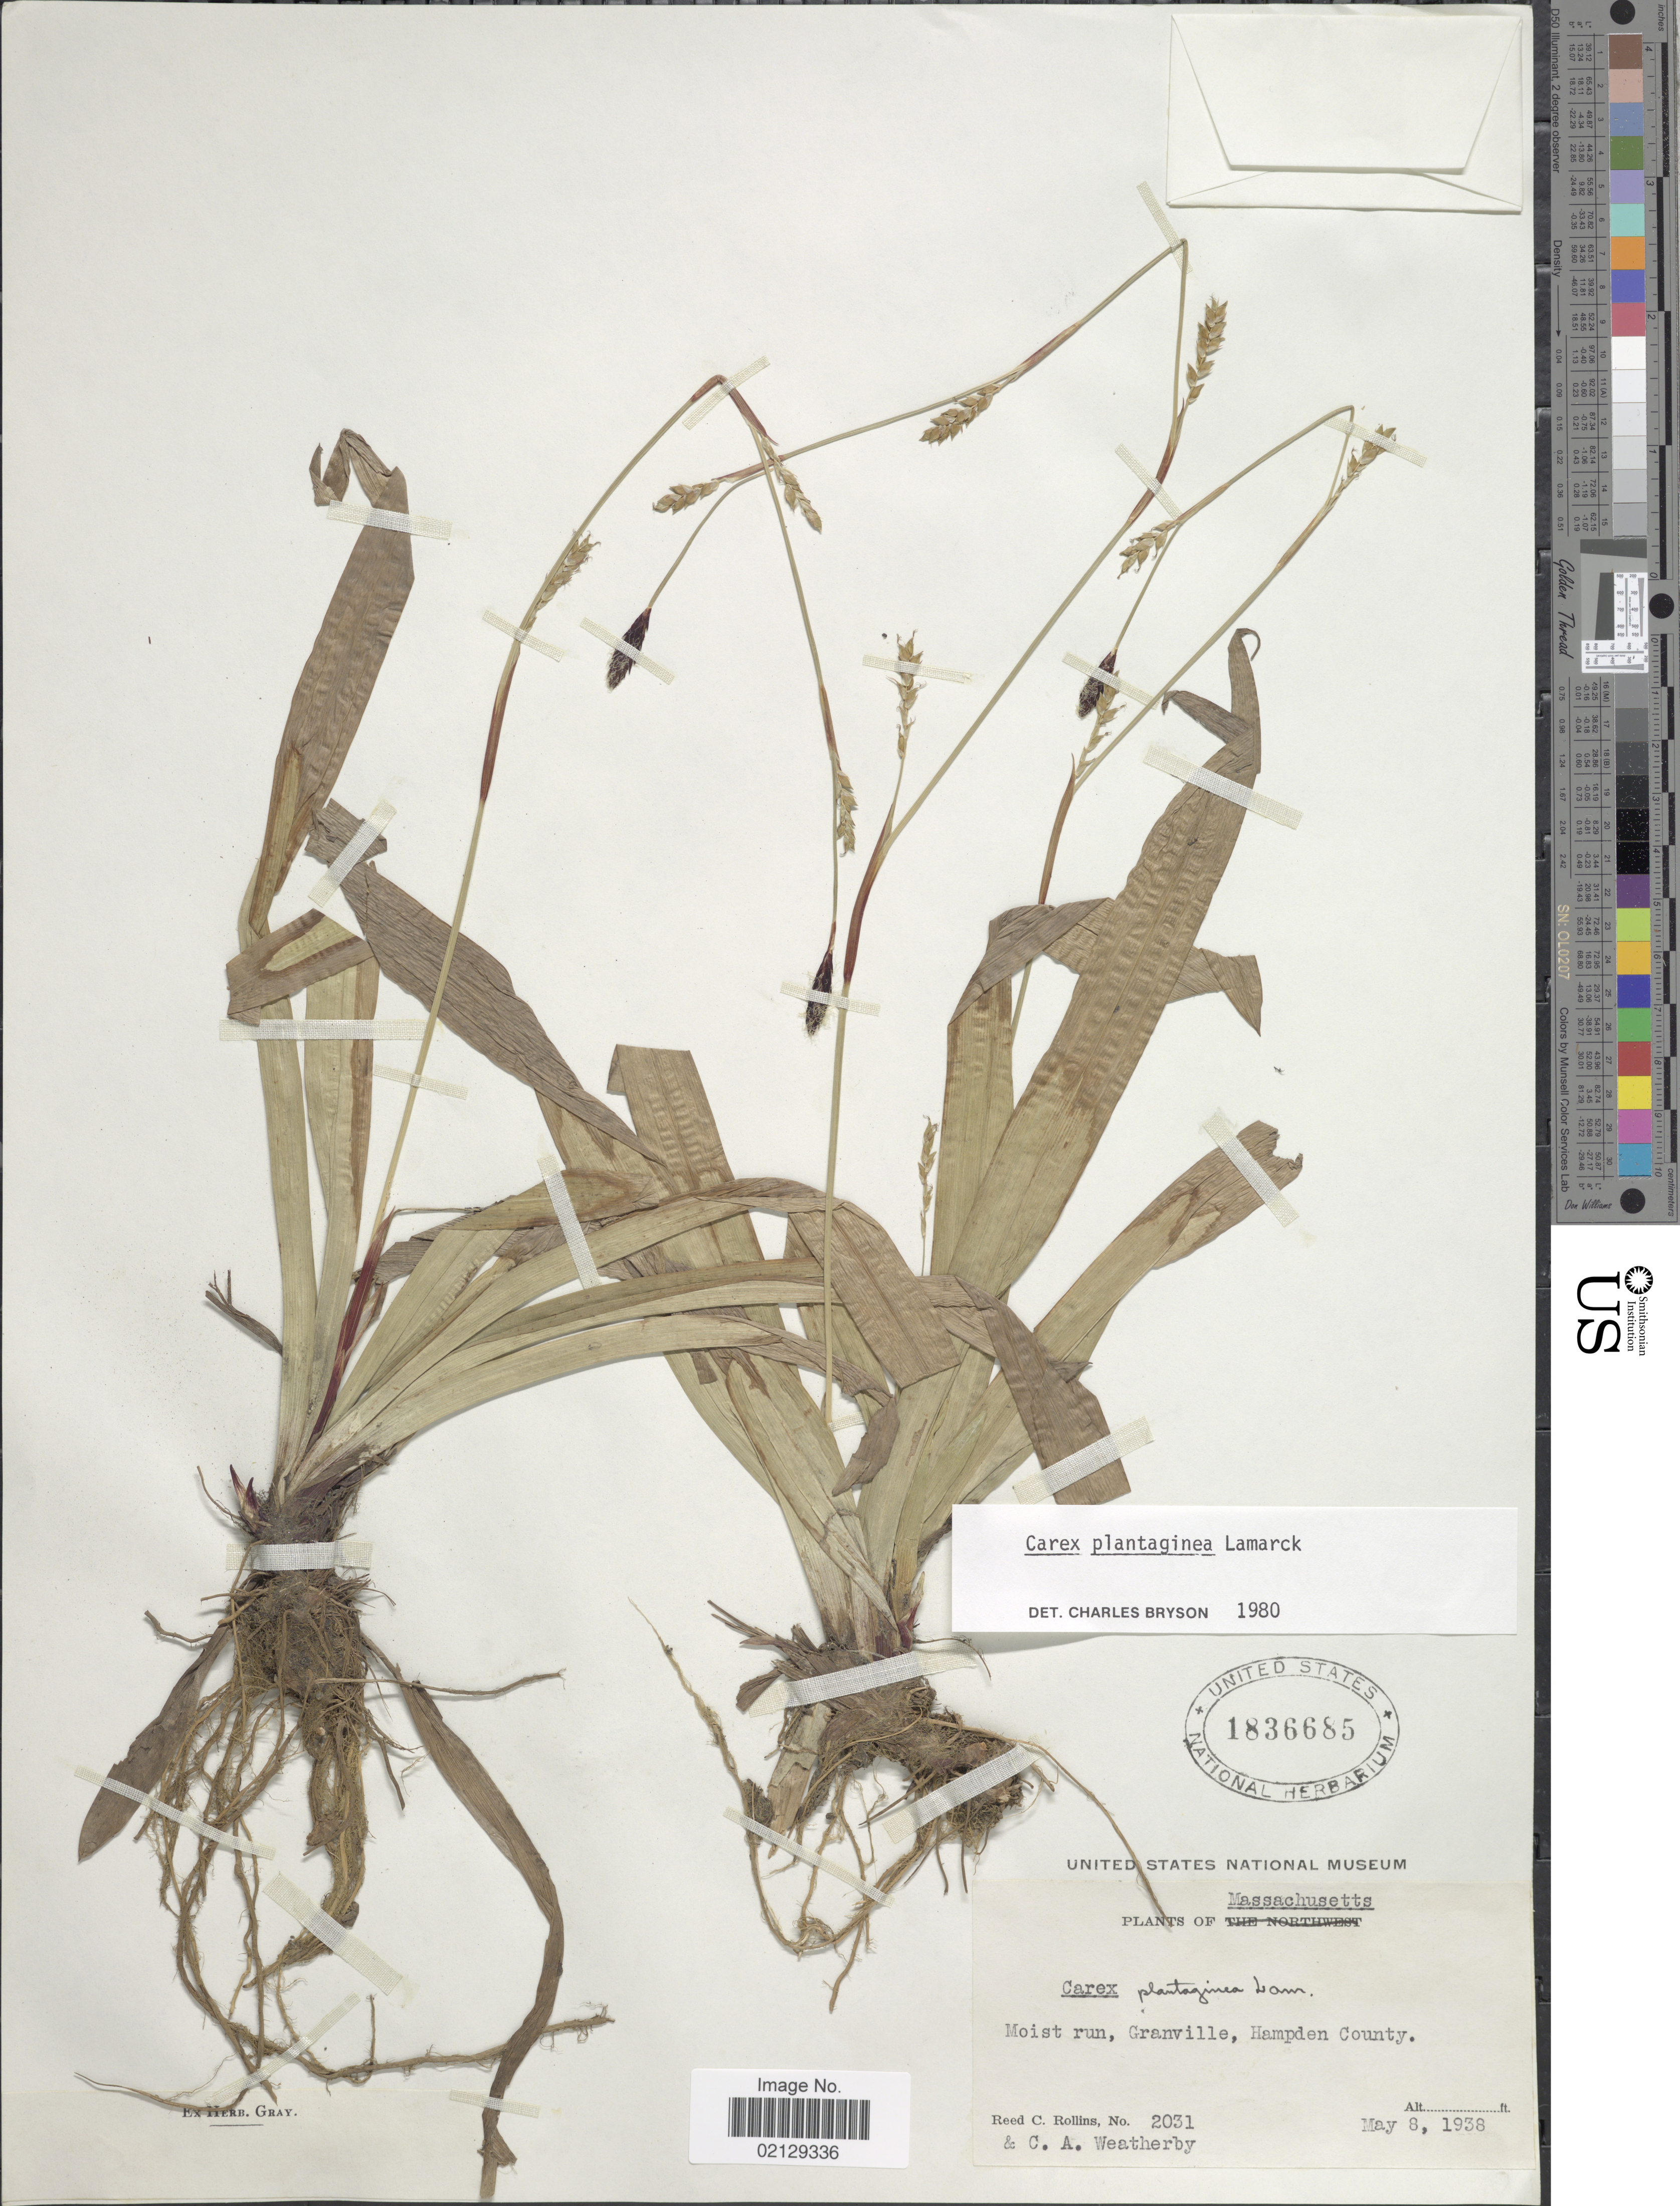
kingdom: Plantae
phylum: Tracheophyta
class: Liliopsida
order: Poales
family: Cyperaceae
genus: Carex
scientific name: Carex plantaginea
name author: Lam.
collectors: R. C. Rollins & C. A. Weatherby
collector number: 2031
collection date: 1938-05-08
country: United States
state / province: Massachusetts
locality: Moist run, Granville, Hampden County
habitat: moist run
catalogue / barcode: US 1836685